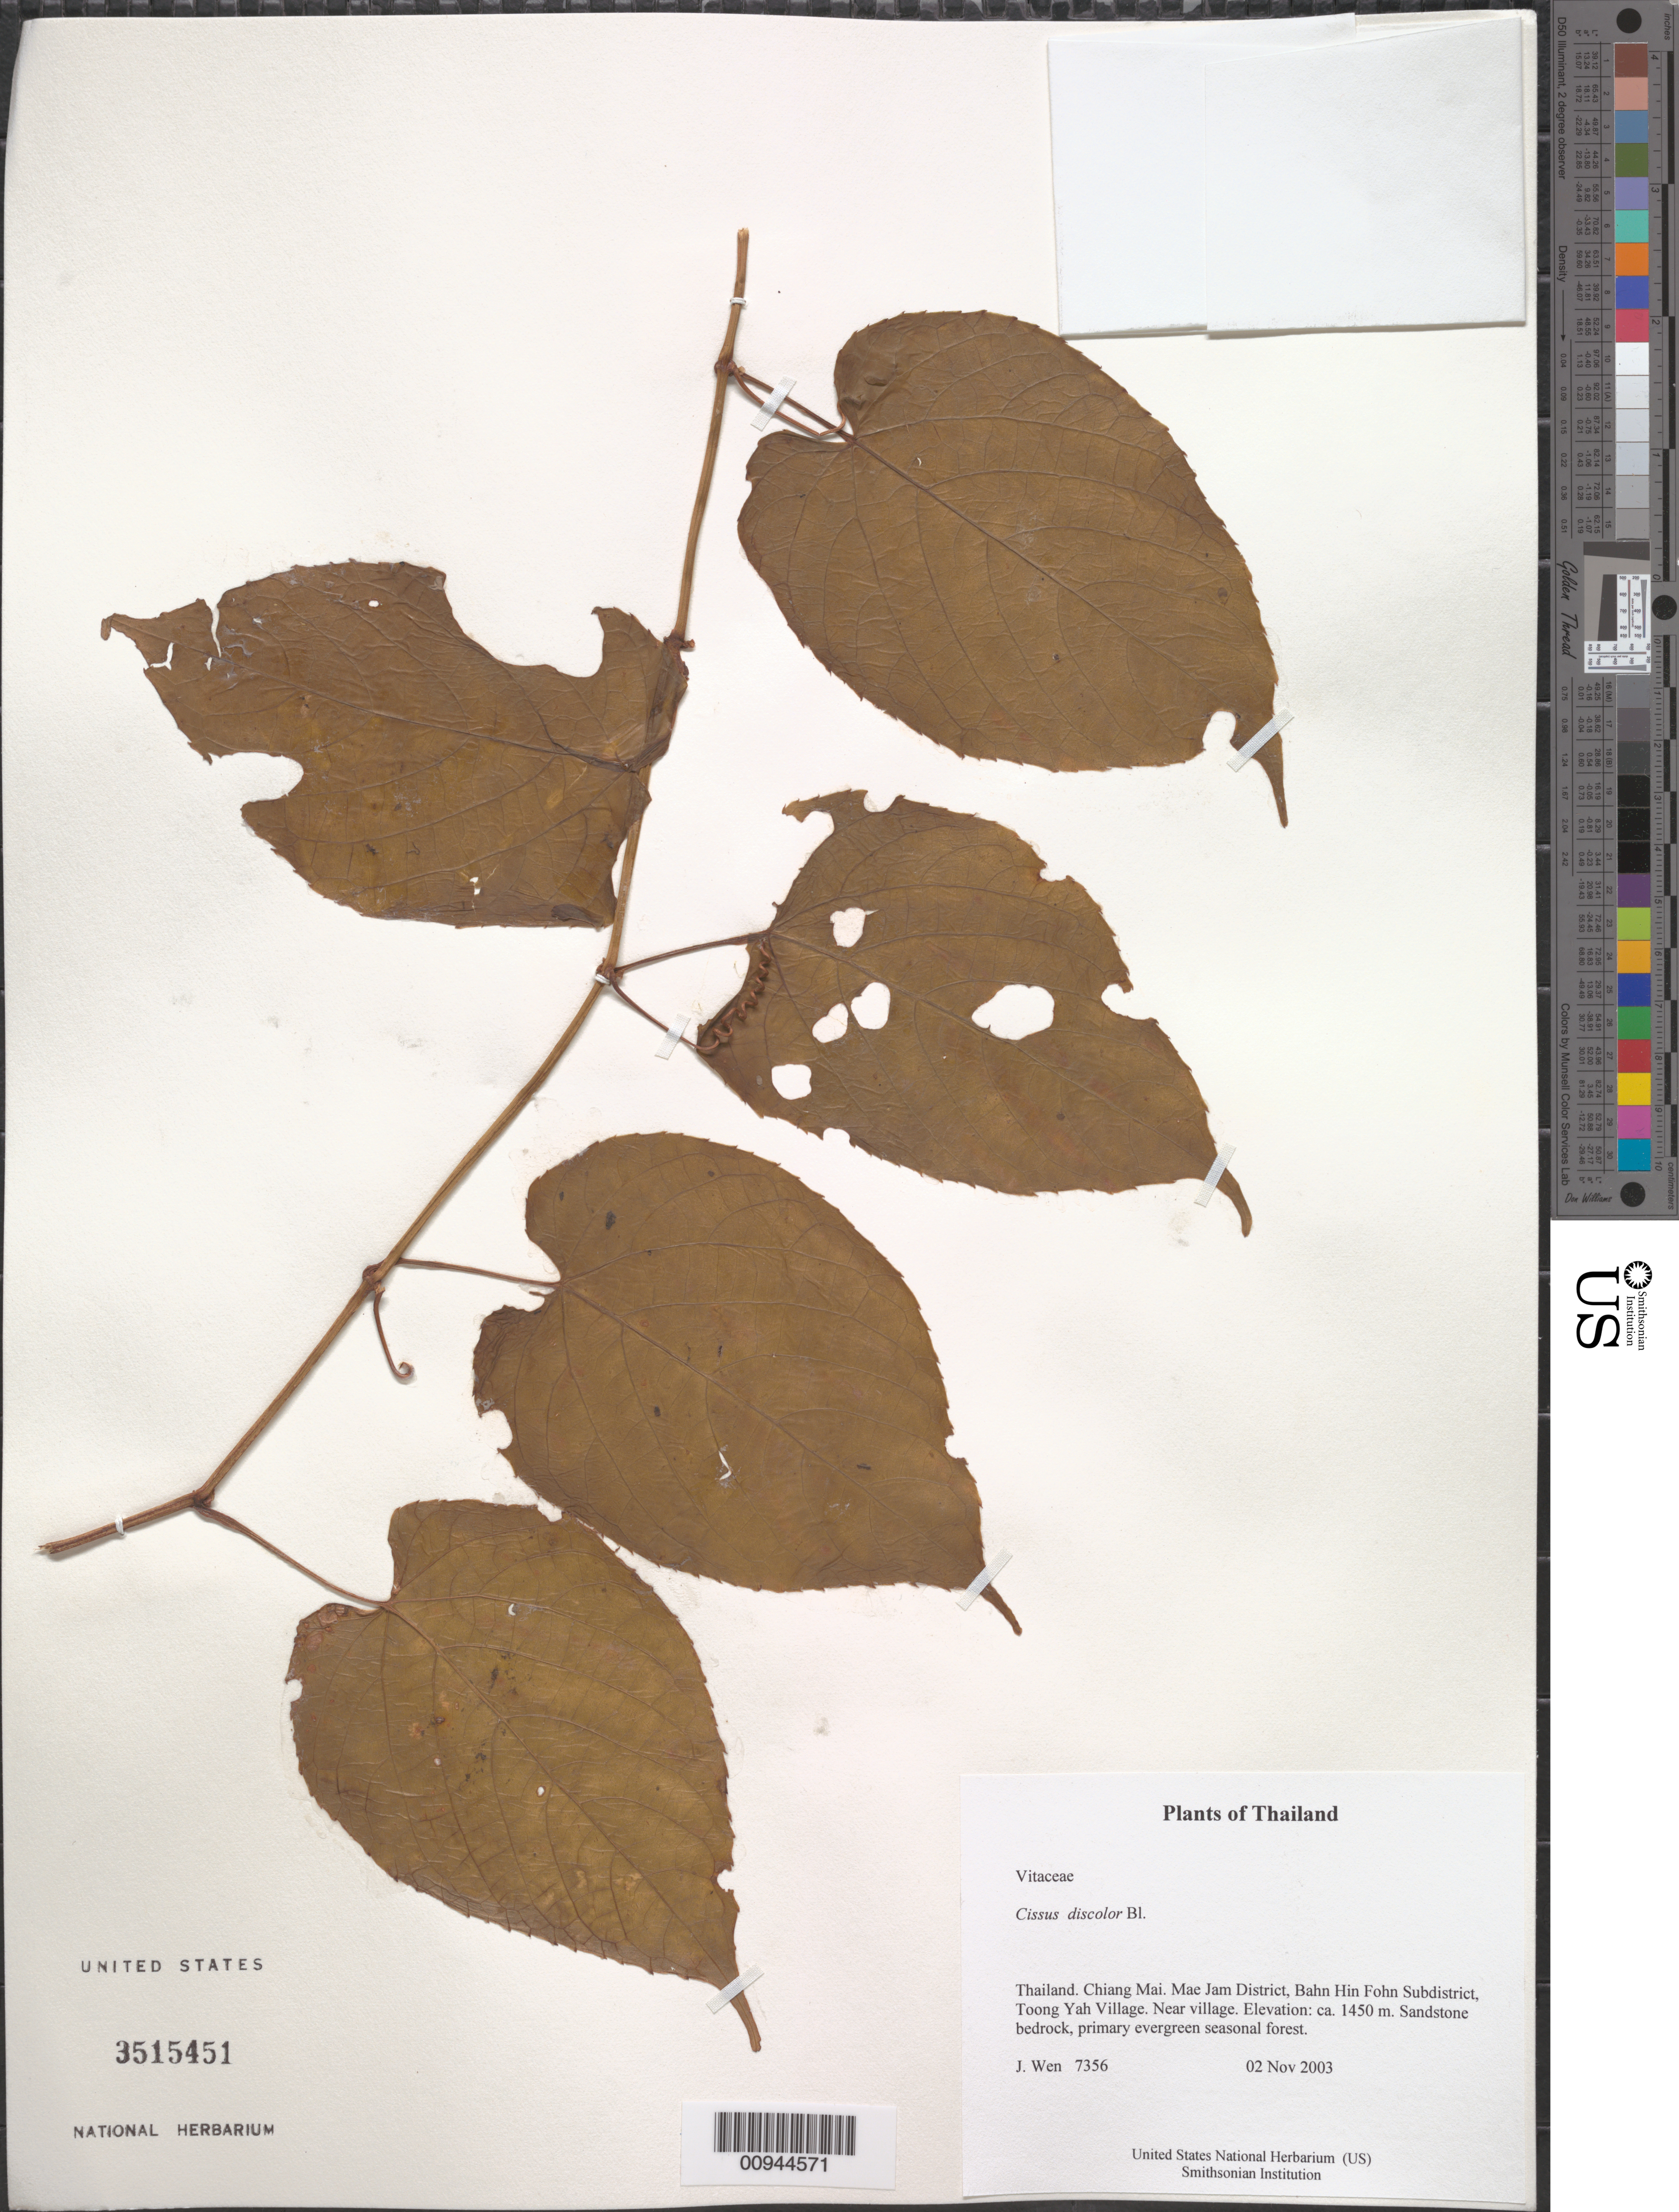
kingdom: Plantae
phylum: Tracheophyta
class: Magnoliopsida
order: Vitales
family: Vitaceae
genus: Cissus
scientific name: Cissus discolor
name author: Blume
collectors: J. Wen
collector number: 7356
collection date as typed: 02 Nov 2003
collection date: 2003-11-02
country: Thailand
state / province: Chiang Mai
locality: Mae Jam District, Bahn Hin Fohn Subdistrict, Toong Yah Village. Near village.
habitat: Sandstone bedrock, primary evergreen seasonal forest.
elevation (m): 1450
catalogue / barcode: US 3515451